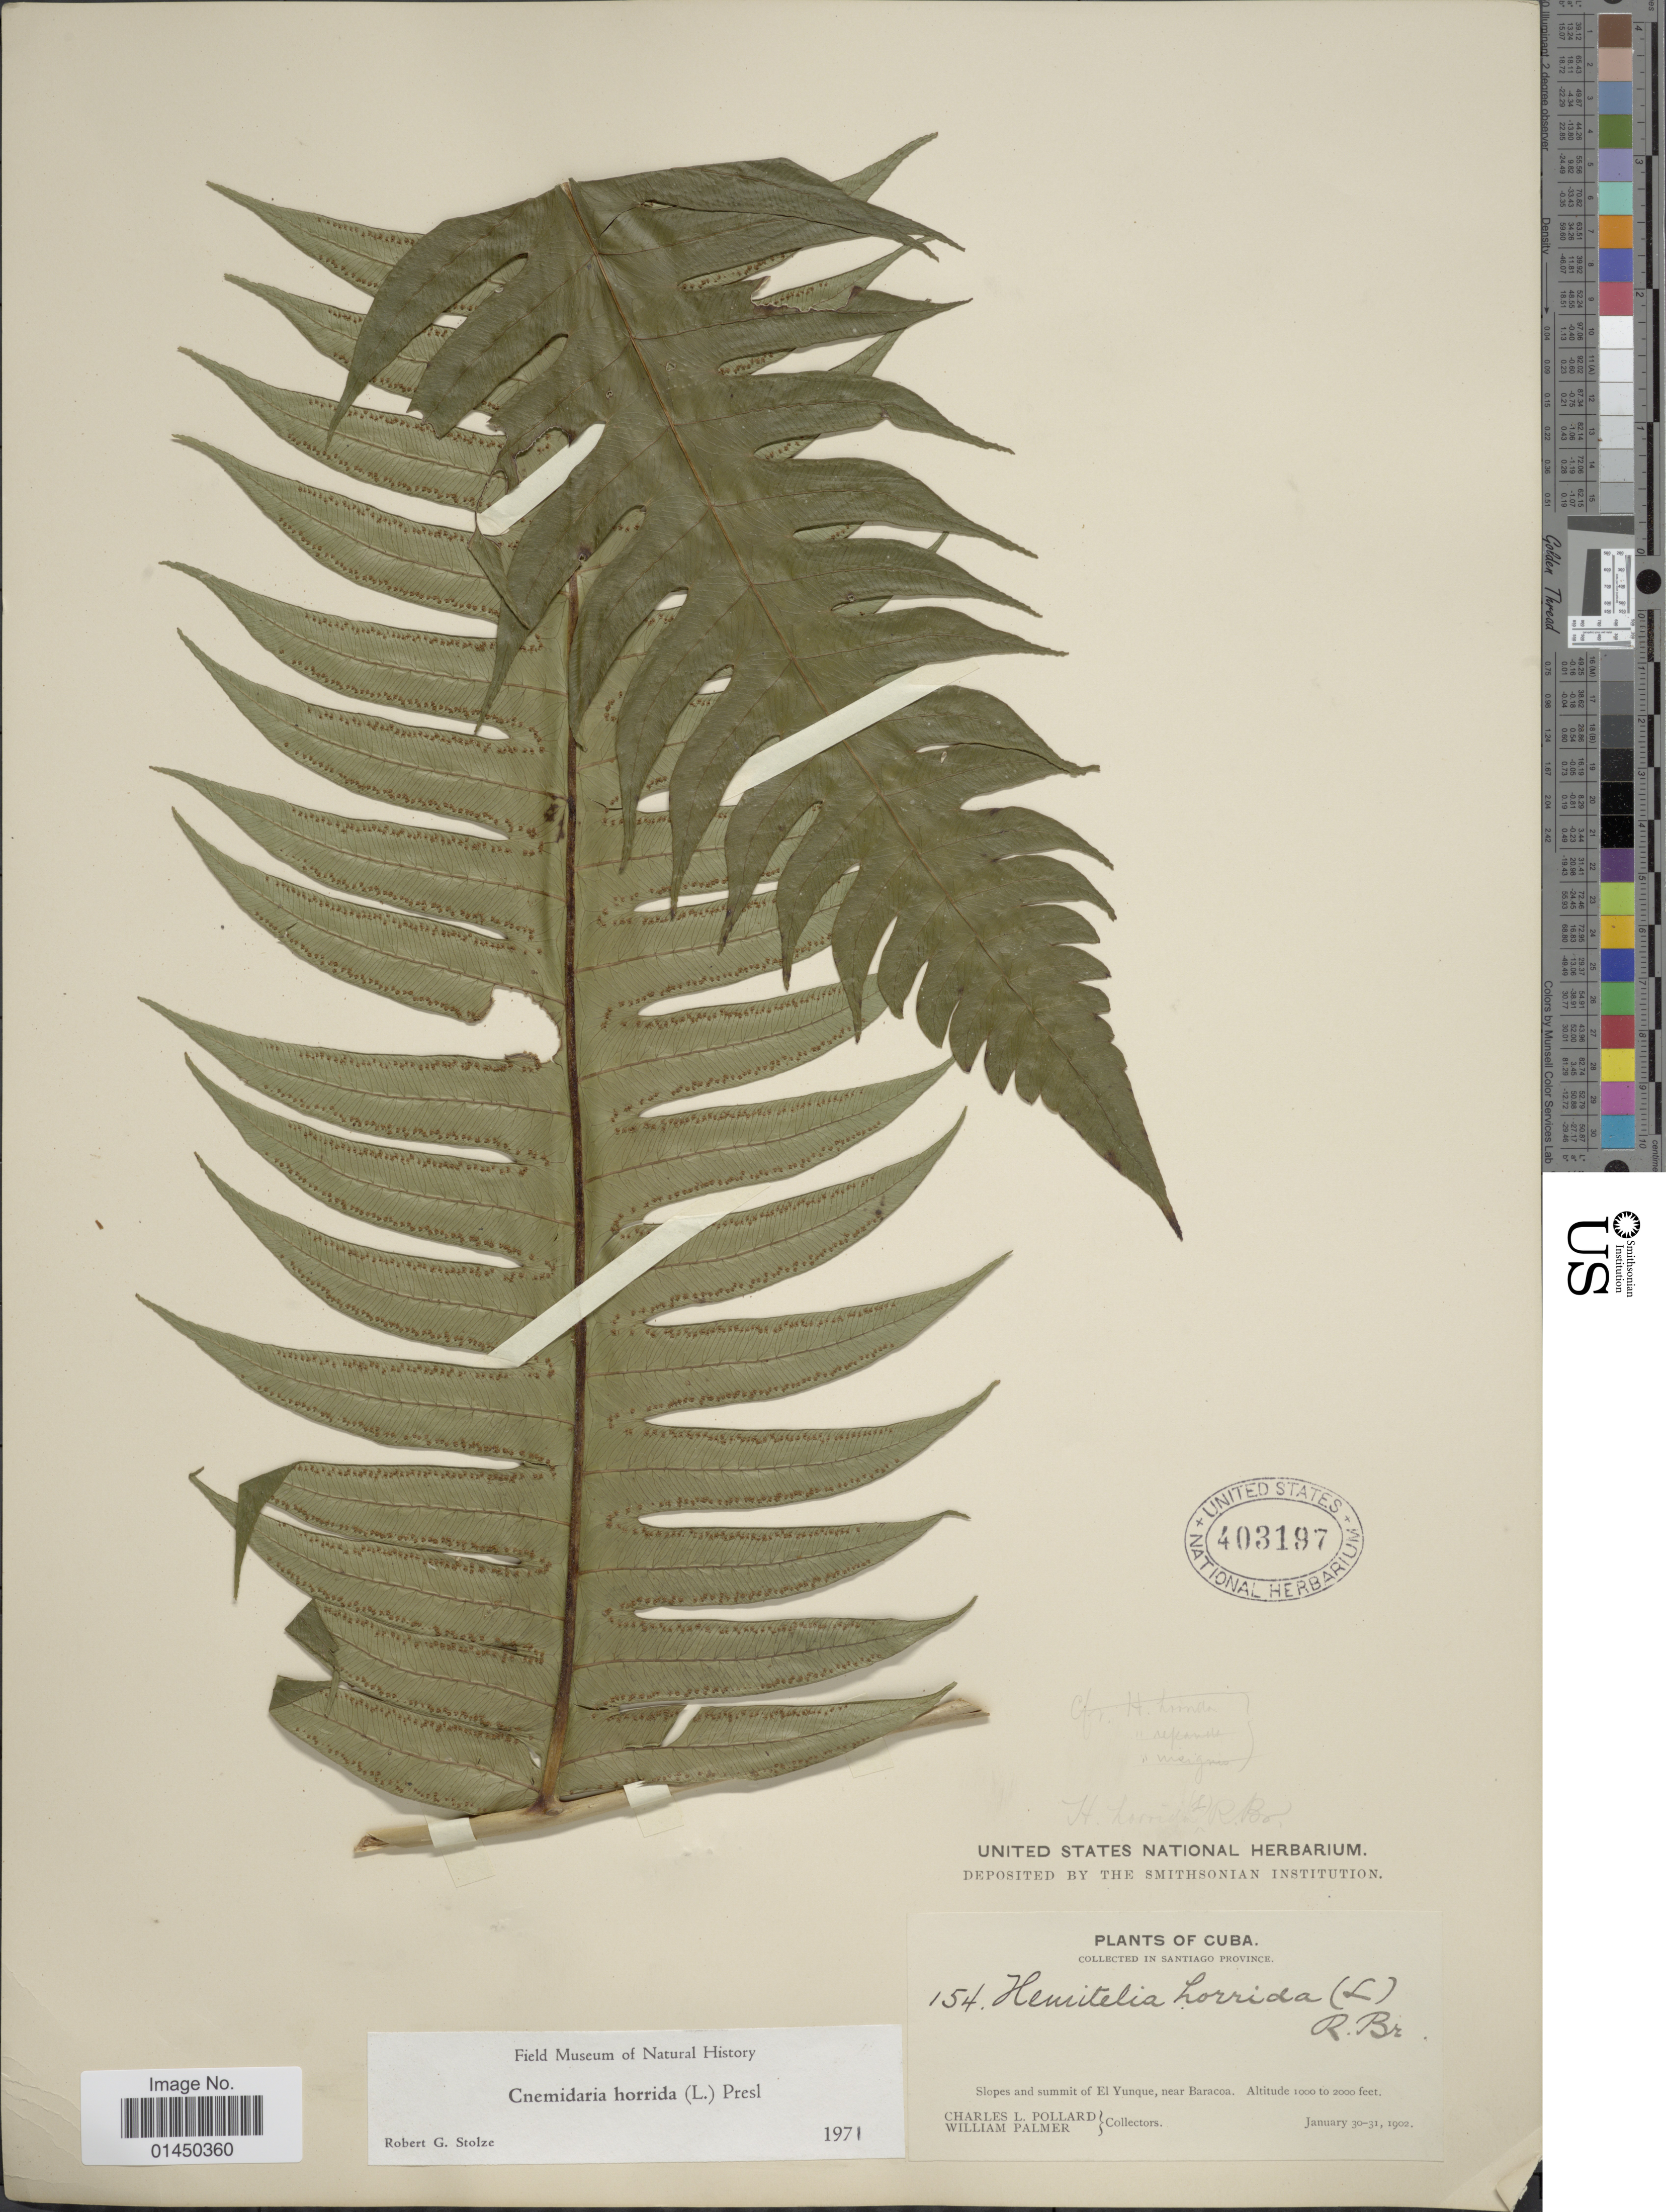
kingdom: Plantae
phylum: Tracheophyta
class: Polypodiopsida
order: Cyatheales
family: Cyatheaceae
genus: Cyathea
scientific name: Cyathea horrida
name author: (L.) Sm.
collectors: C. L. Pollard & W. Palmer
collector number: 154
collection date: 1902-01-30/1902-01-31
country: Cuba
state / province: Santiago de Cuba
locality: Santiago Province, slopes and summit of El Yunque, near Baracoa.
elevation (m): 305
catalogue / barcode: US 403197